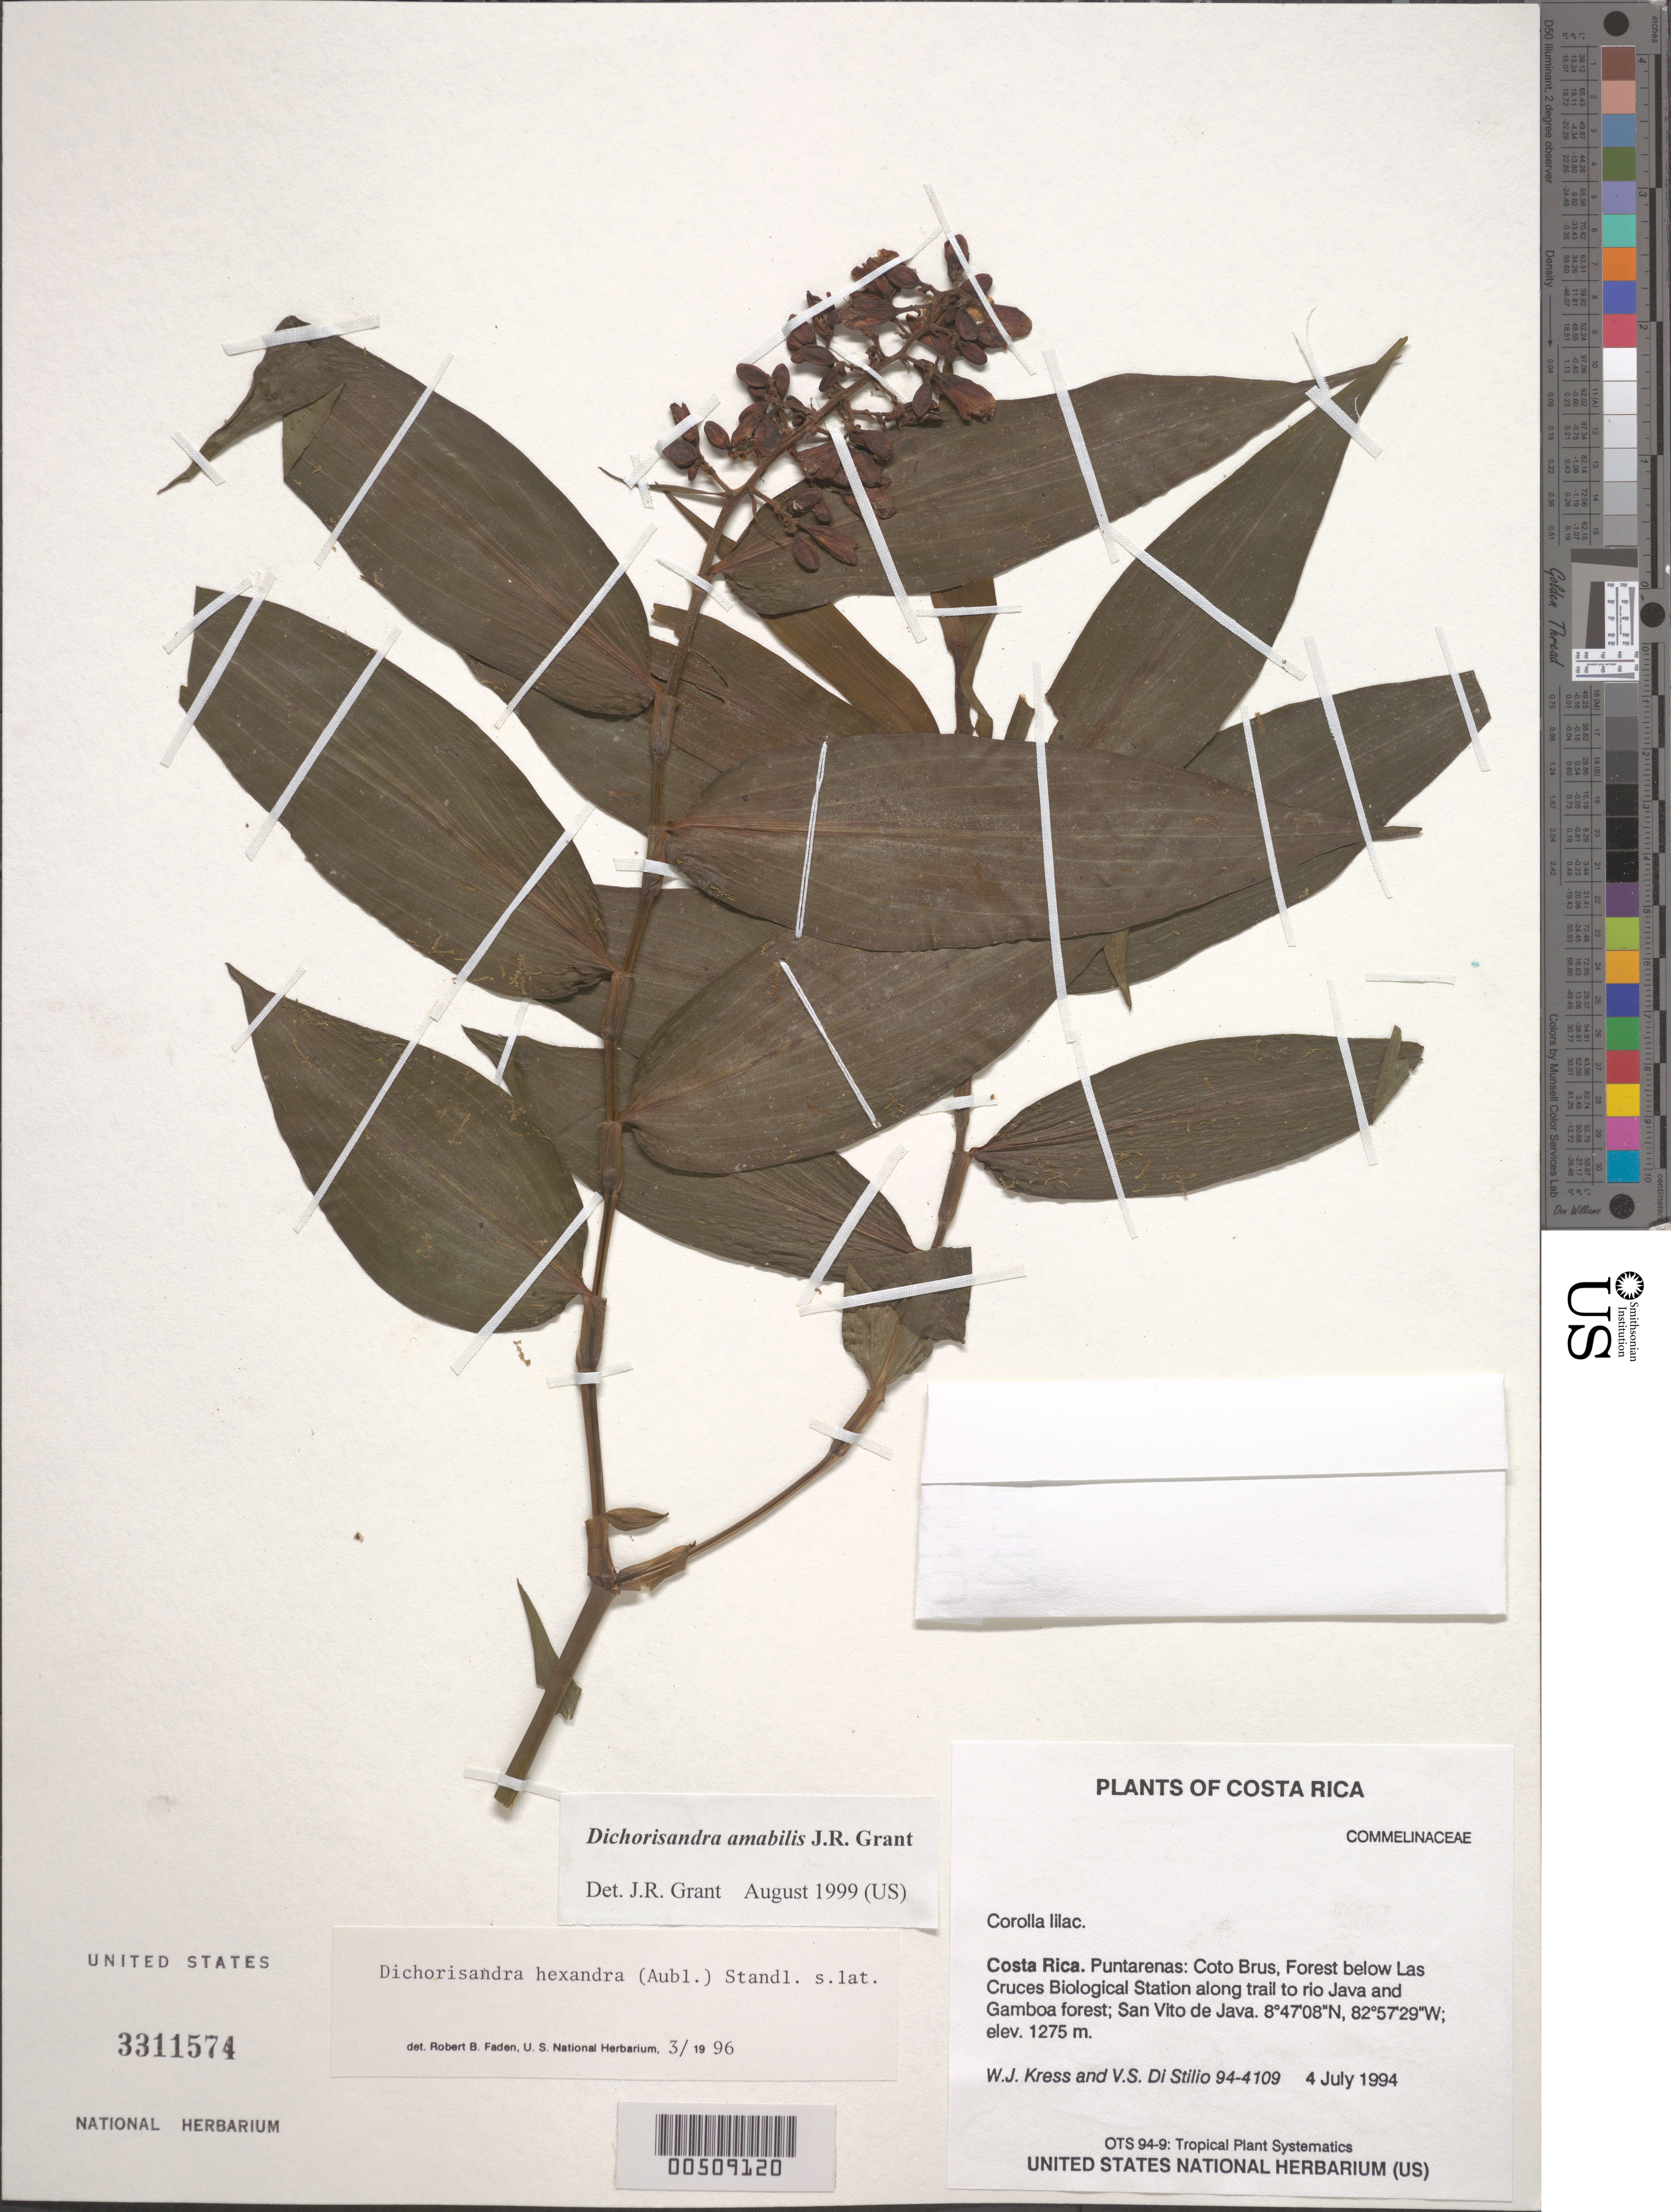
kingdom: Plantae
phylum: Tracheophyta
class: Liliopsida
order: Commelinales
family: Commelinaceae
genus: Dichorisandra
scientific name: Dichorisandra hexandra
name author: (Aubl.) Standl.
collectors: W. J. Kress & V. Di Stilio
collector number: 94-4109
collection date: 1994-07-04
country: Costa Rica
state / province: Puntarenas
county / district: Coto Brus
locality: Forest below Las Cruces Biological Station along trail to rio Java and Gamboa forest; San vito de Java. .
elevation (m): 1275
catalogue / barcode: US 3311574